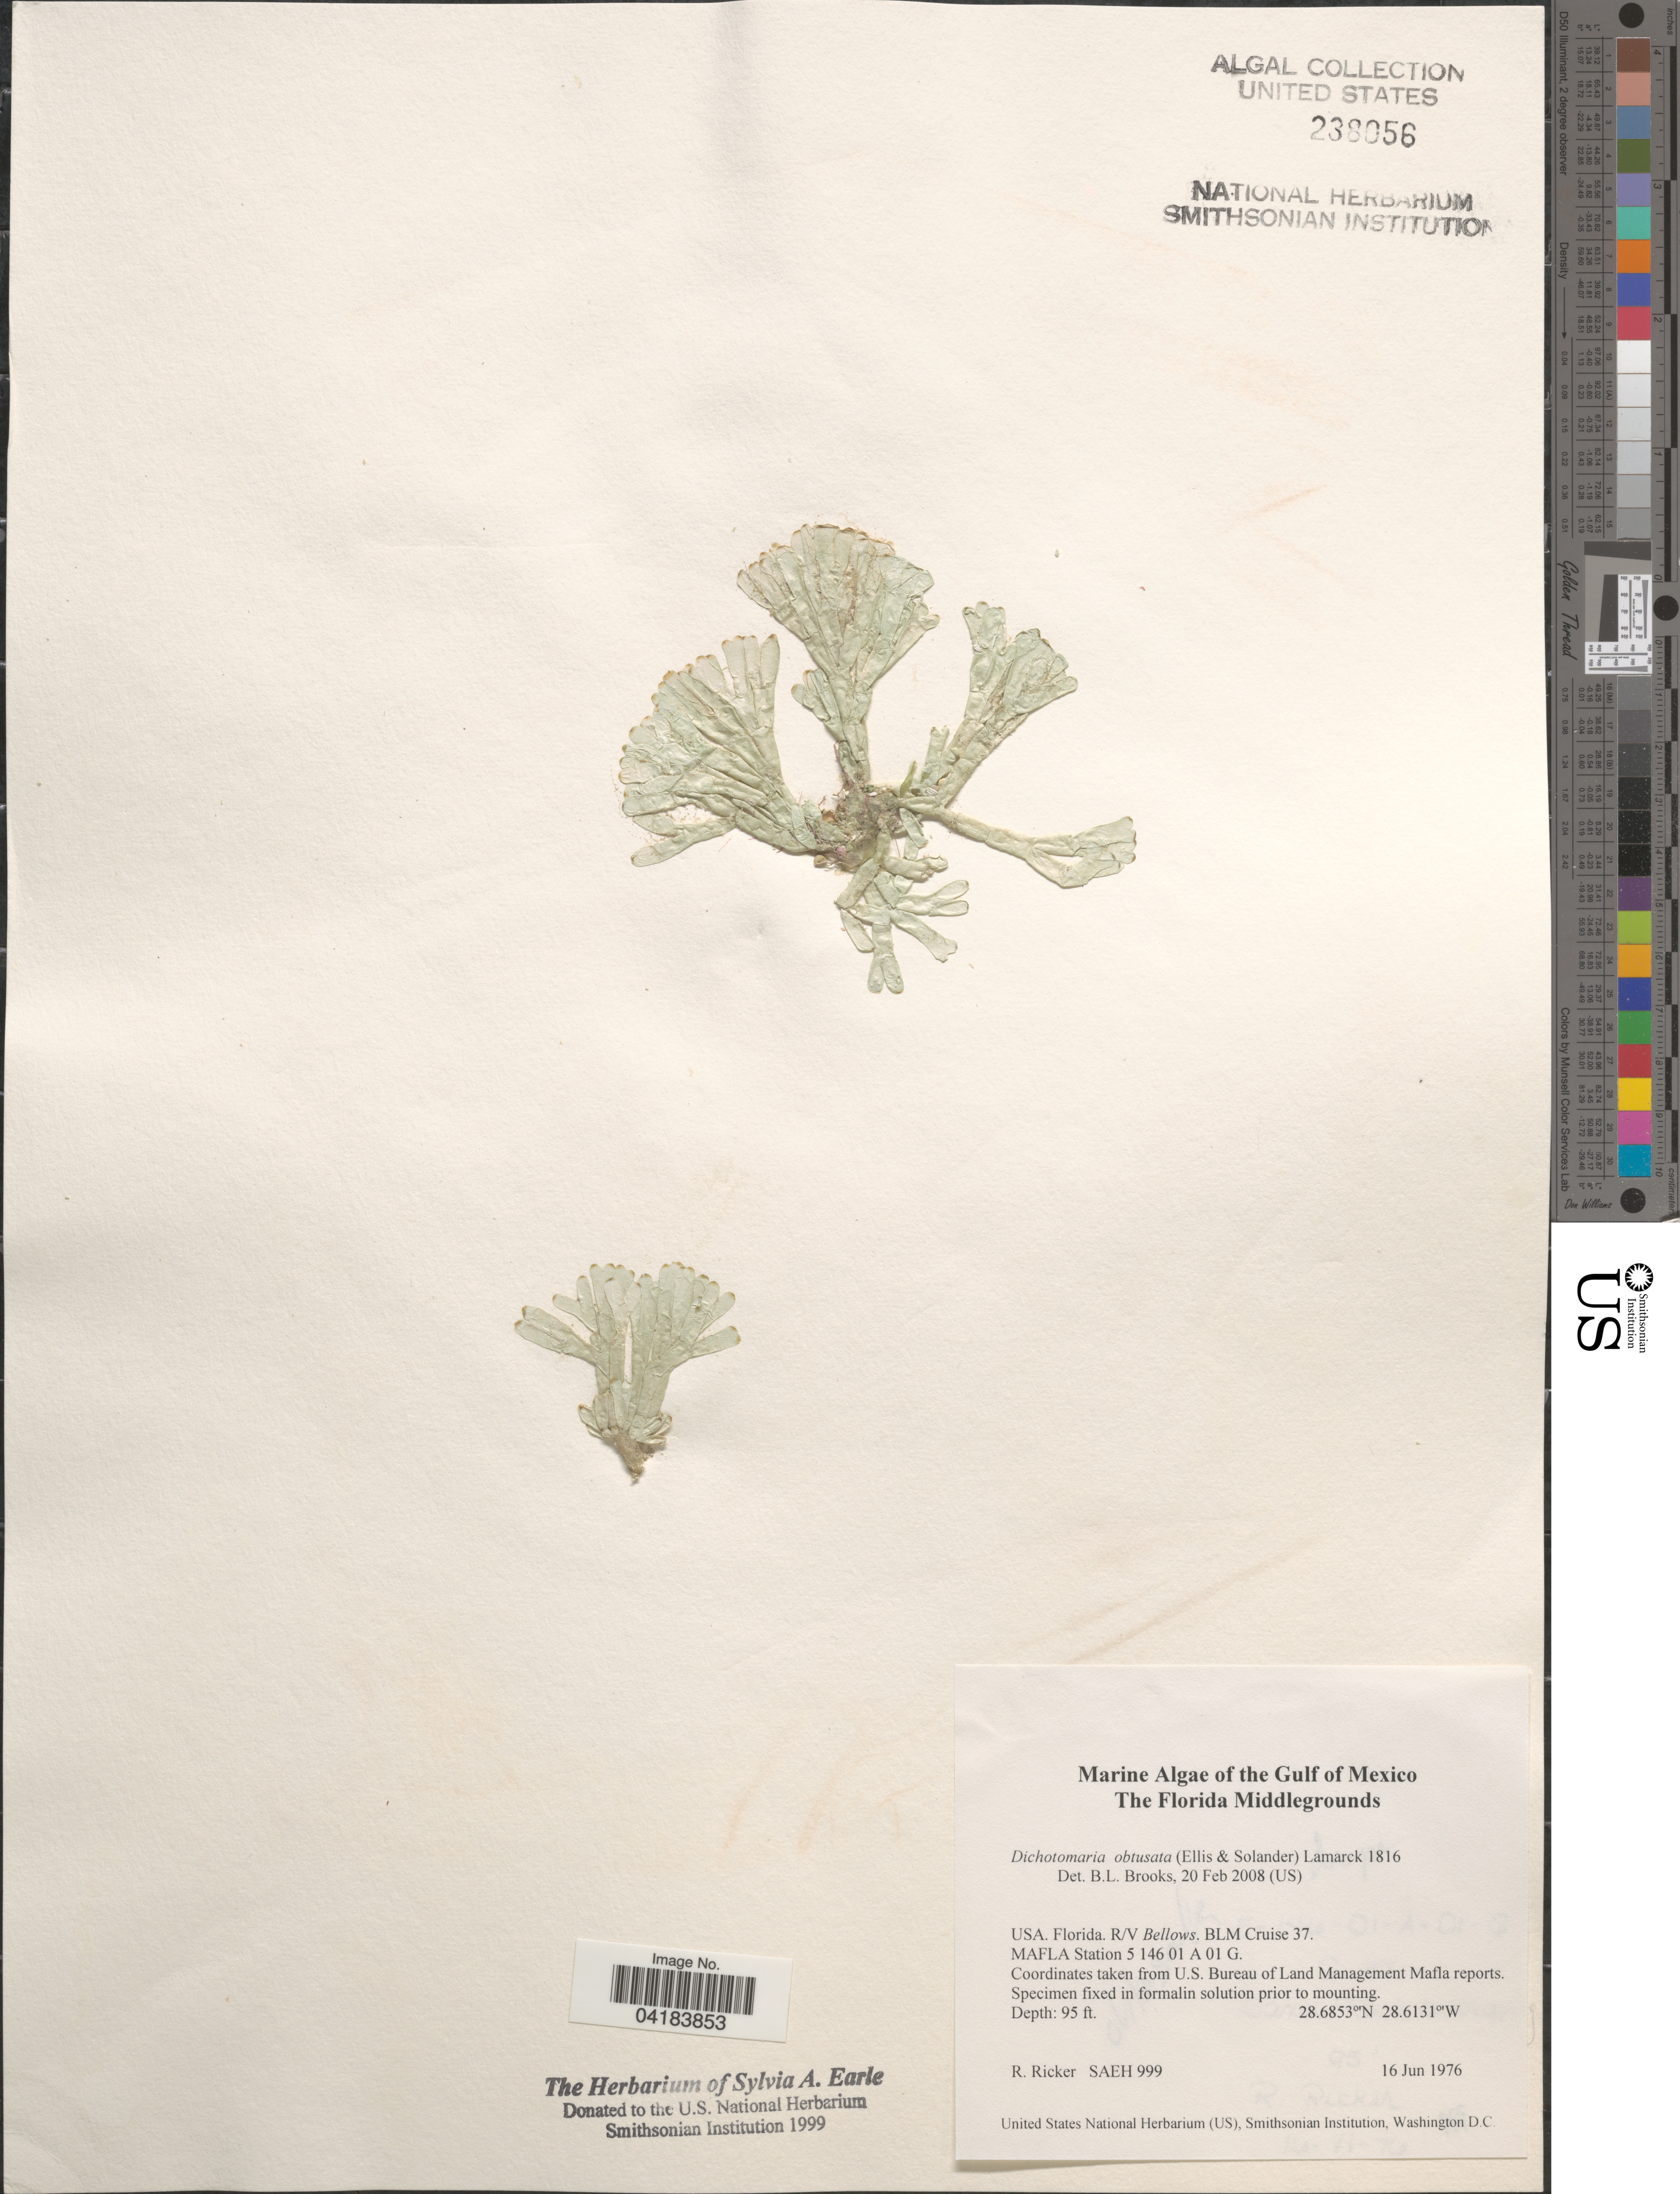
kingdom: Plantae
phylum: Rhodophyta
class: Florideophyceae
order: Nemaliales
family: Galaxauraceae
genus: Dichotomaria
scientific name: Dichotomaria obtusata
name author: (Ellis & Sol.) Lam.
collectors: R. Ricker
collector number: SAEH999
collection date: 1976-06-16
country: United States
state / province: Florida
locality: Gulf of Mexico. The Florida Middlegrounds. R/V Bellows. BLM Cruise 37. MAFLA Station 5 146 01 A 01 G.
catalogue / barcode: US 238056